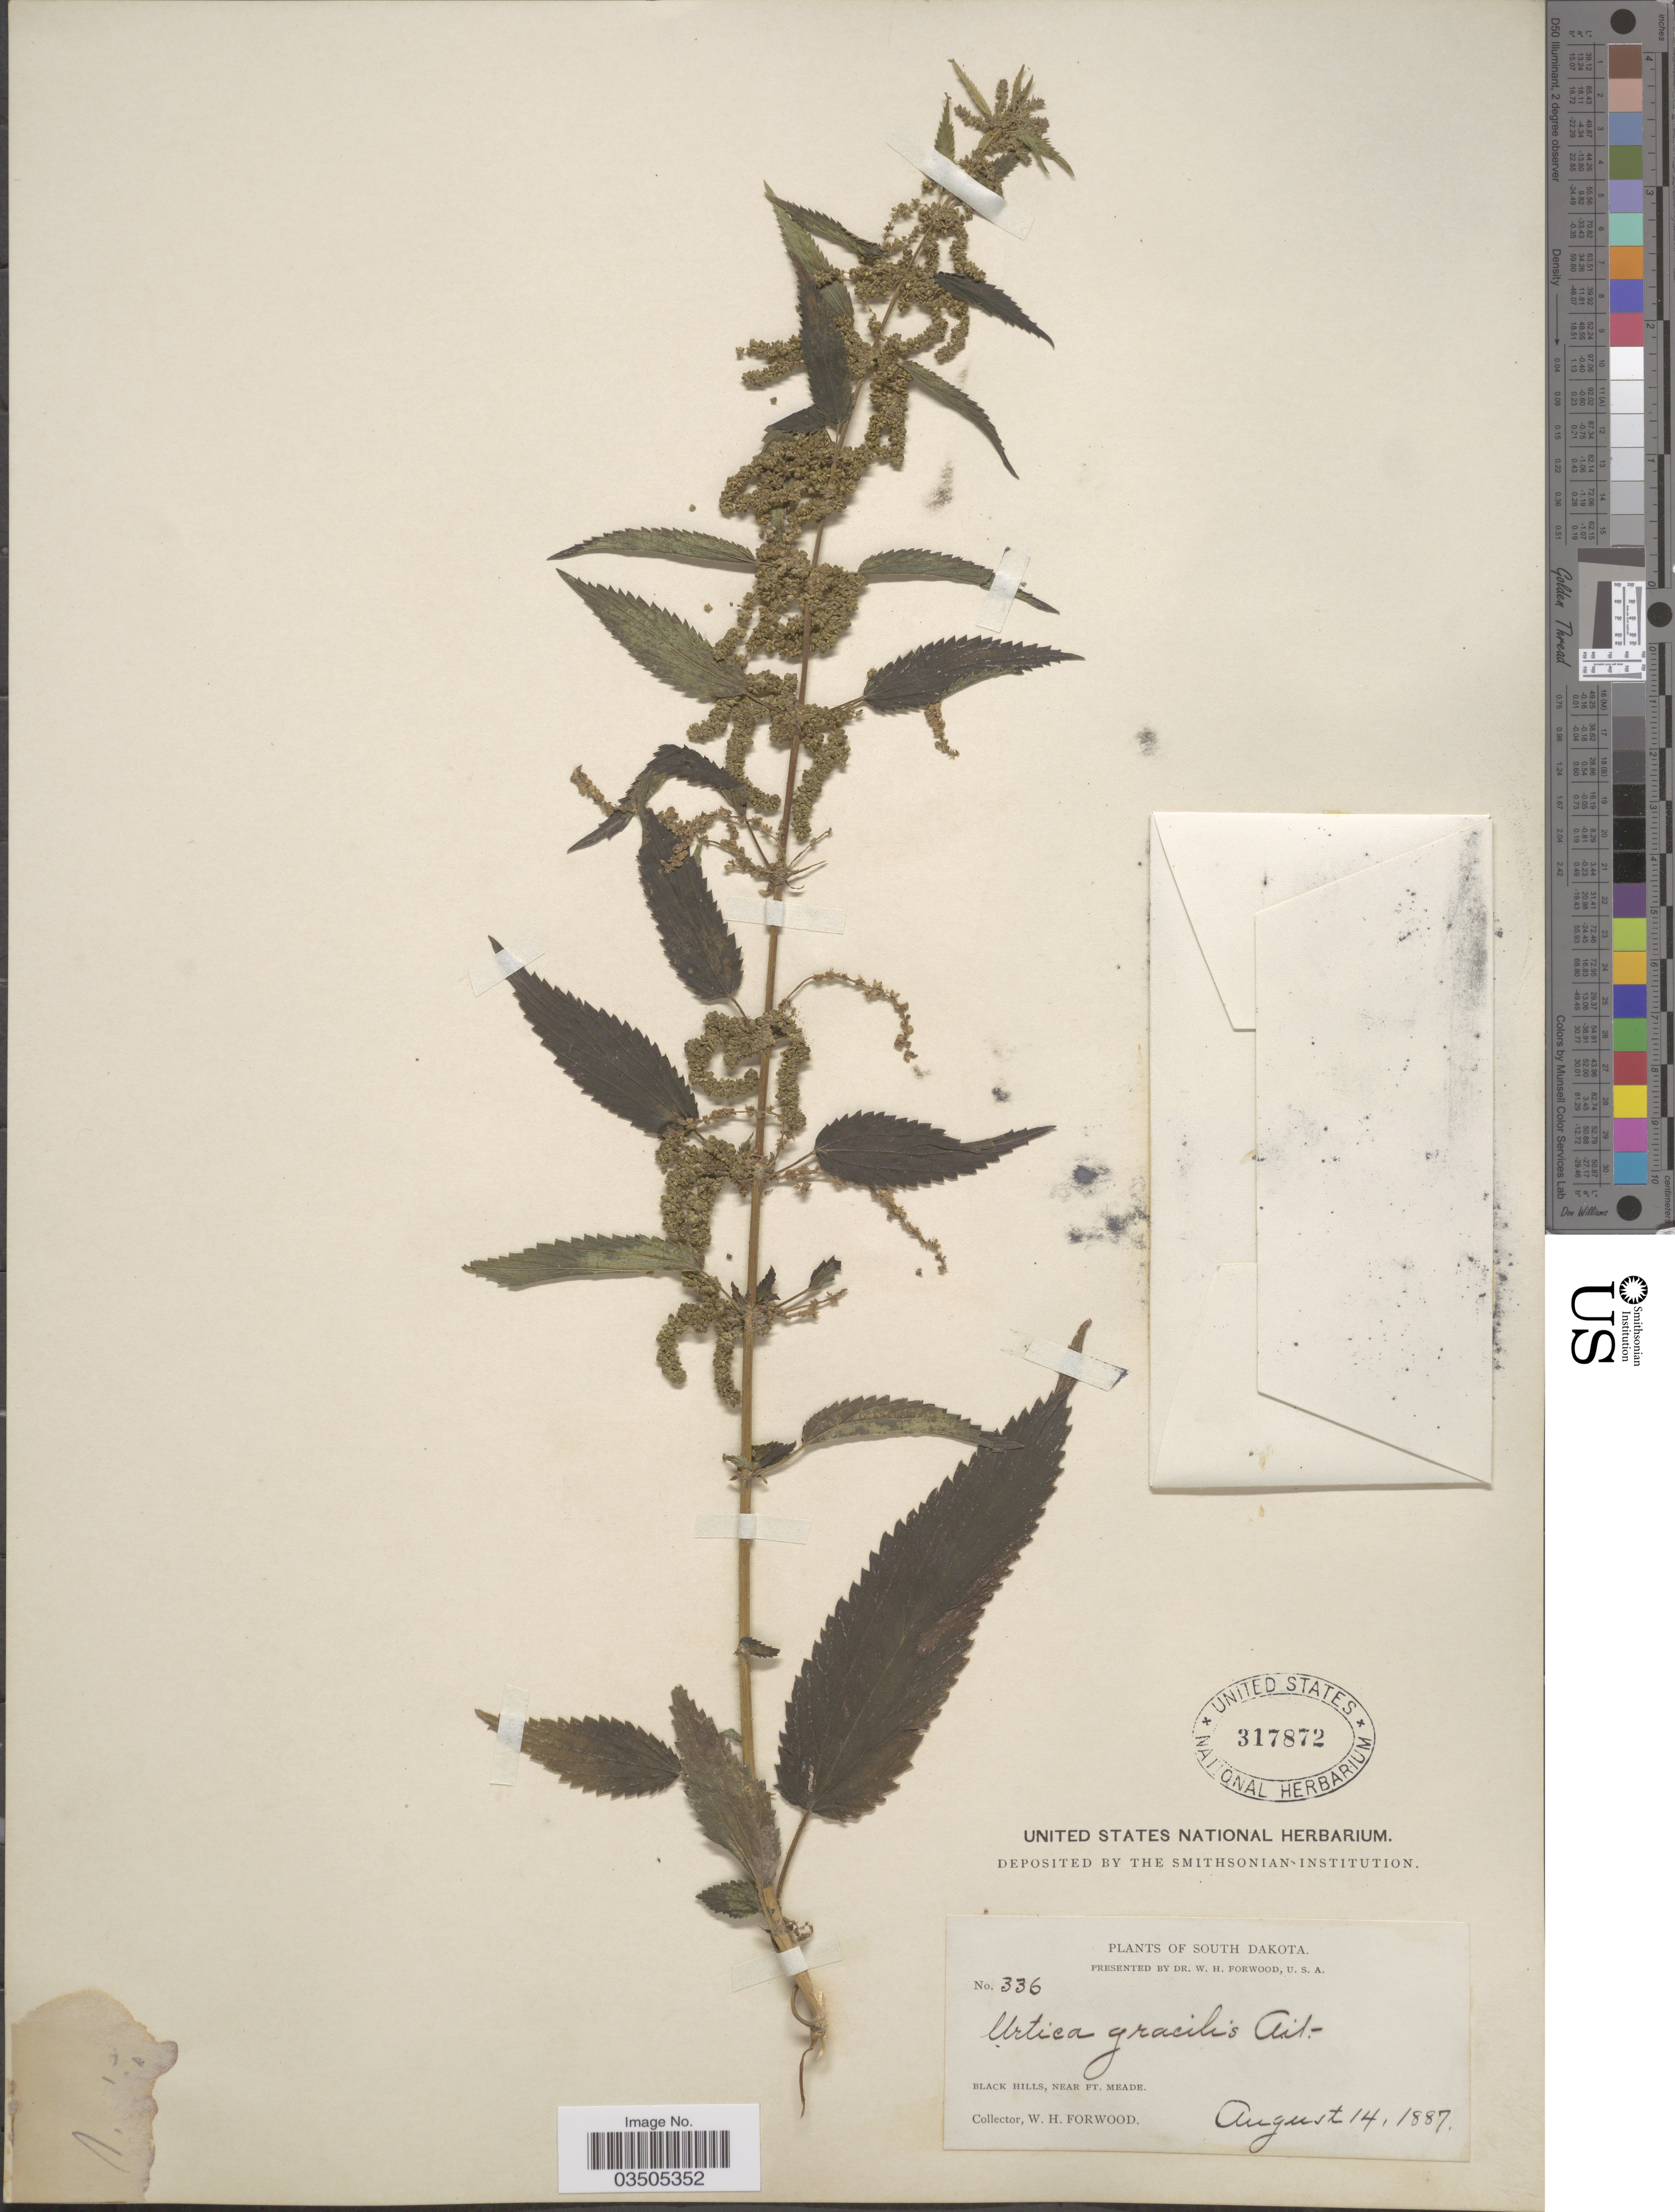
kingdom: Plantae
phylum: Tracheophyta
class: Magnoliopsida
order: Rosales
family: Urticaceae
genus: Urtica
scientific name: Urtica dioica subsp. gracilis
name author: L.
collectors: W. Forwood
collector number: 336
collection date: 1887-08-14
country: United States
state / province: South Dakota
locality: Black Hills, near Ft. Meade.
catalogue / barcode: US 317872